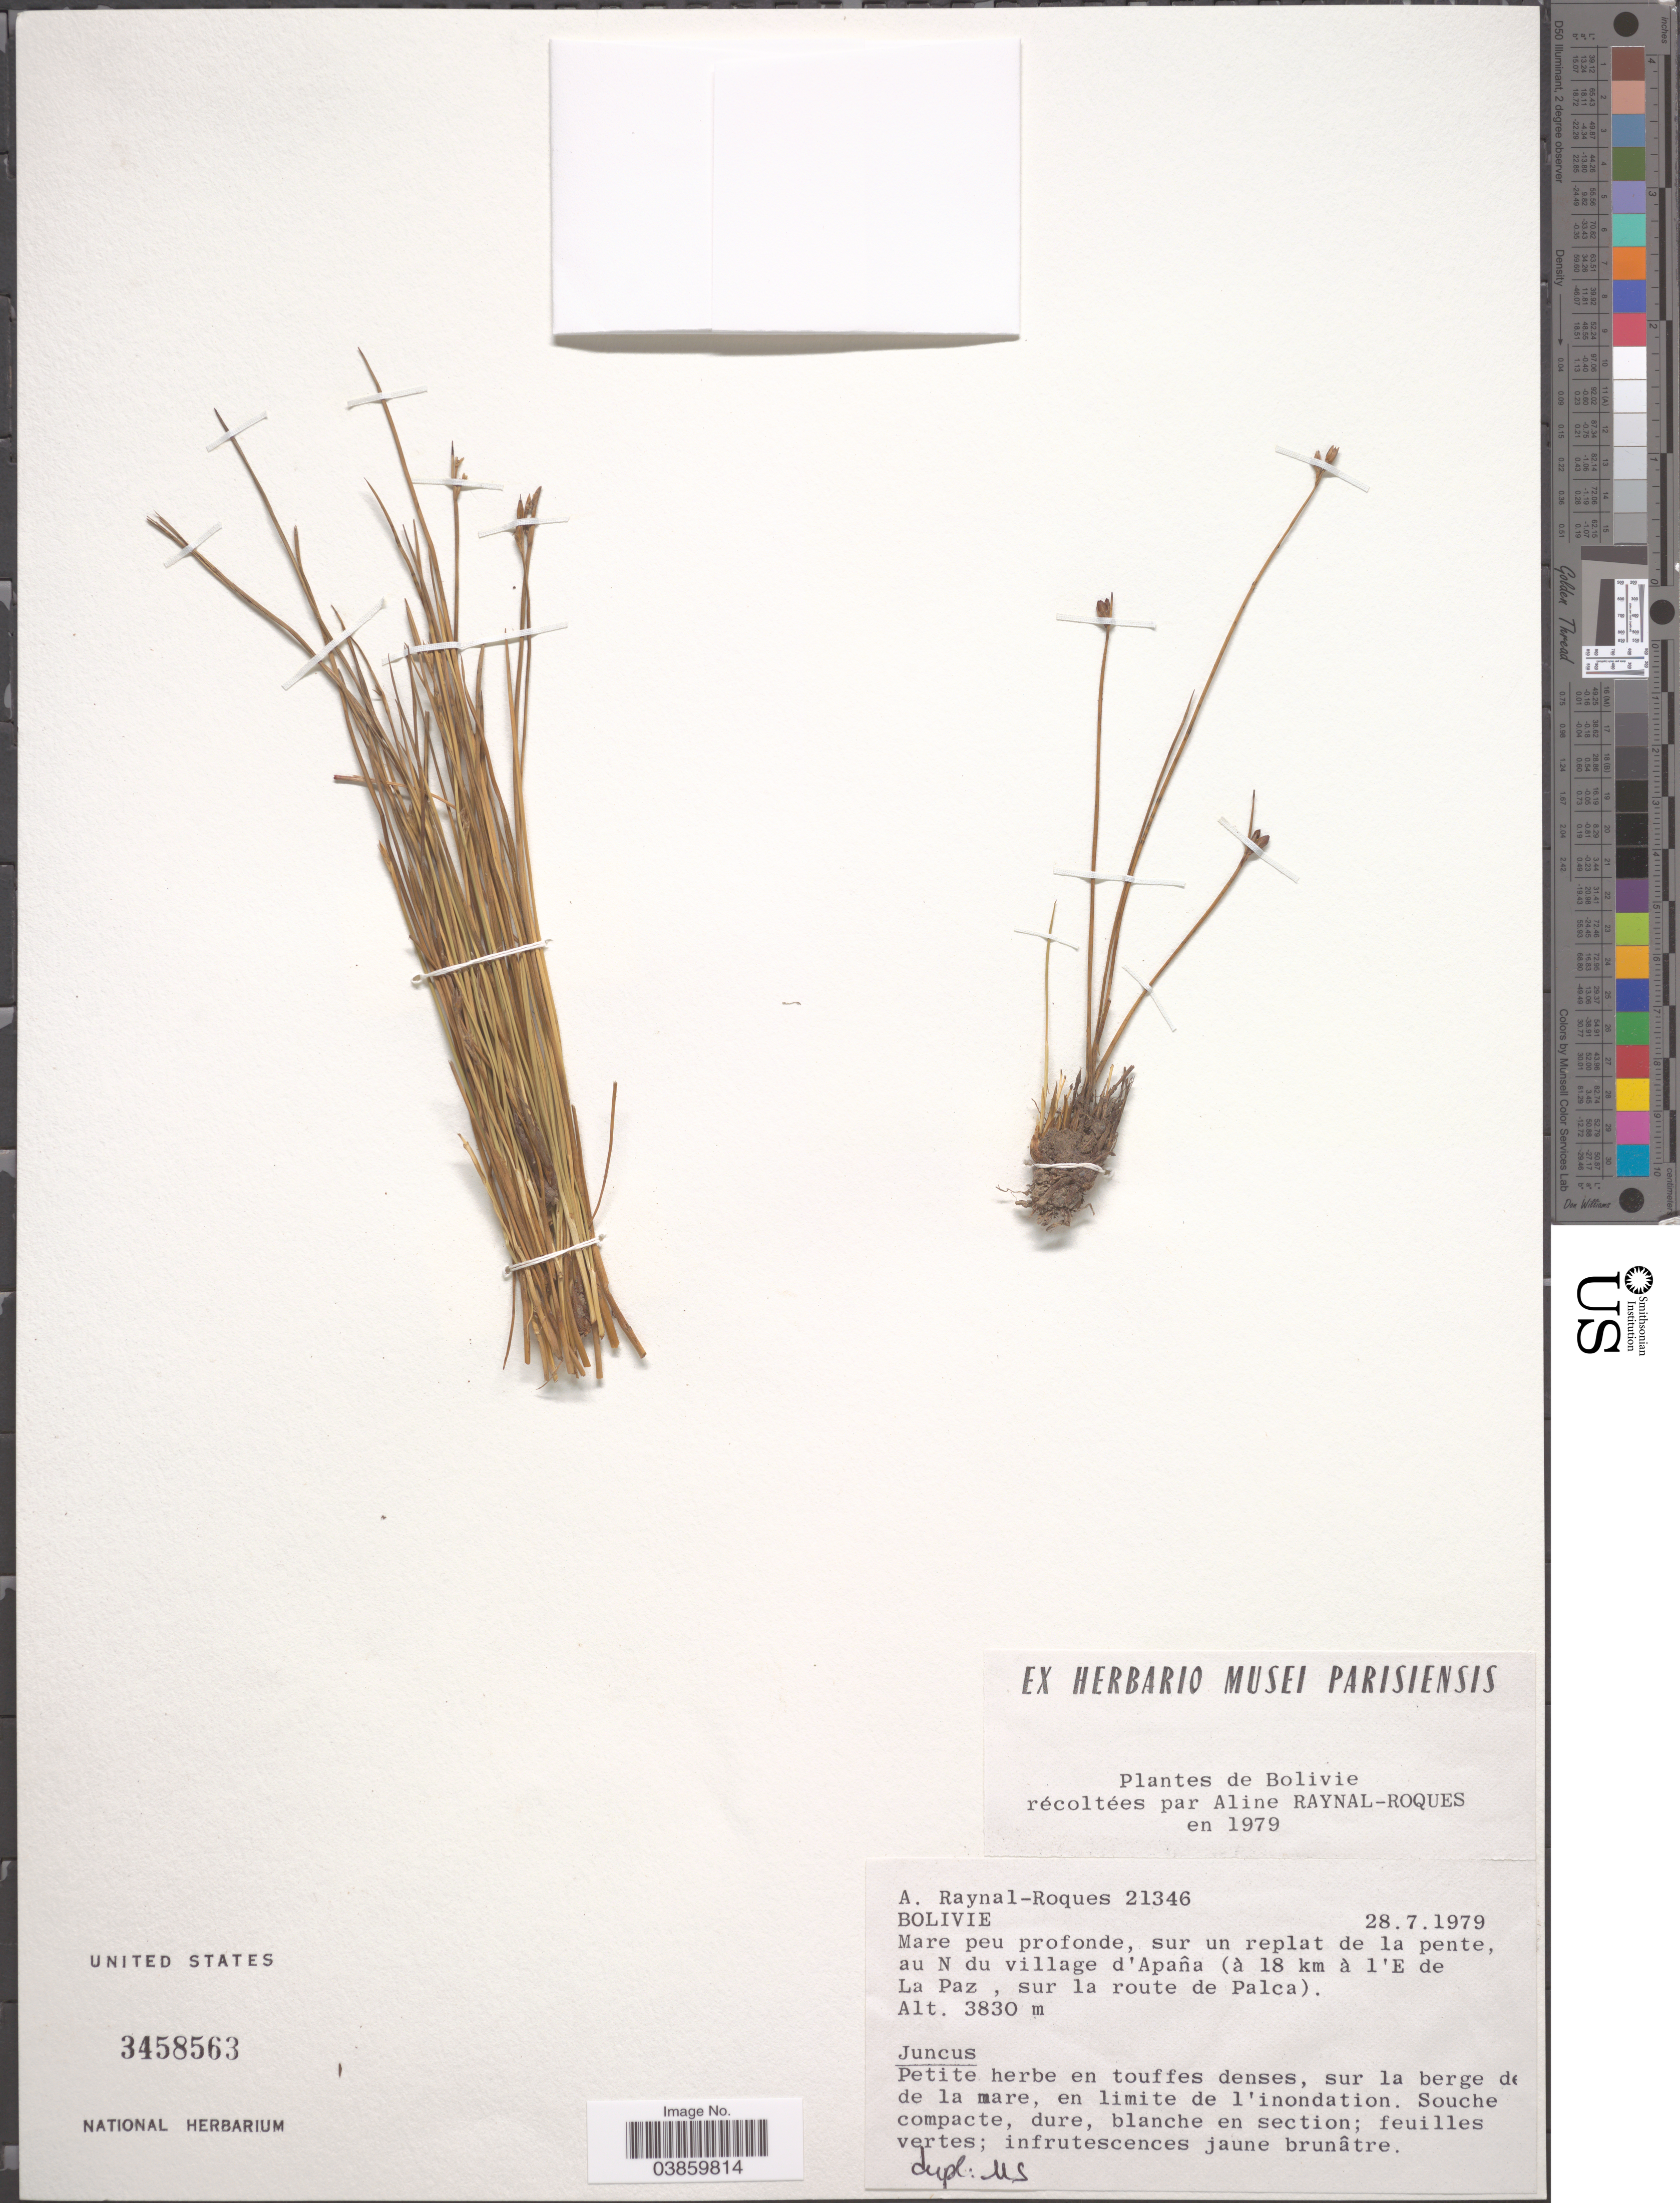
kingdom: Plantae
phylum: Tracheophyta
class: Liliopsida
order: Poales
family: Juncaceae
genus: Juncus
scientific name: Juncus sp.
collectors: A. M. Raynal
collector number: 21346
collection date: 1979-07-28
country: Bolivia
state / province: La Paz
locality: Mare peu profonde, sur un replat de la pente, au N du village d' Apana (à 18 km à l' E de La Paz, sur la route de Palca).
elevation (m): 3830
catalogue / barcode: US 3458563